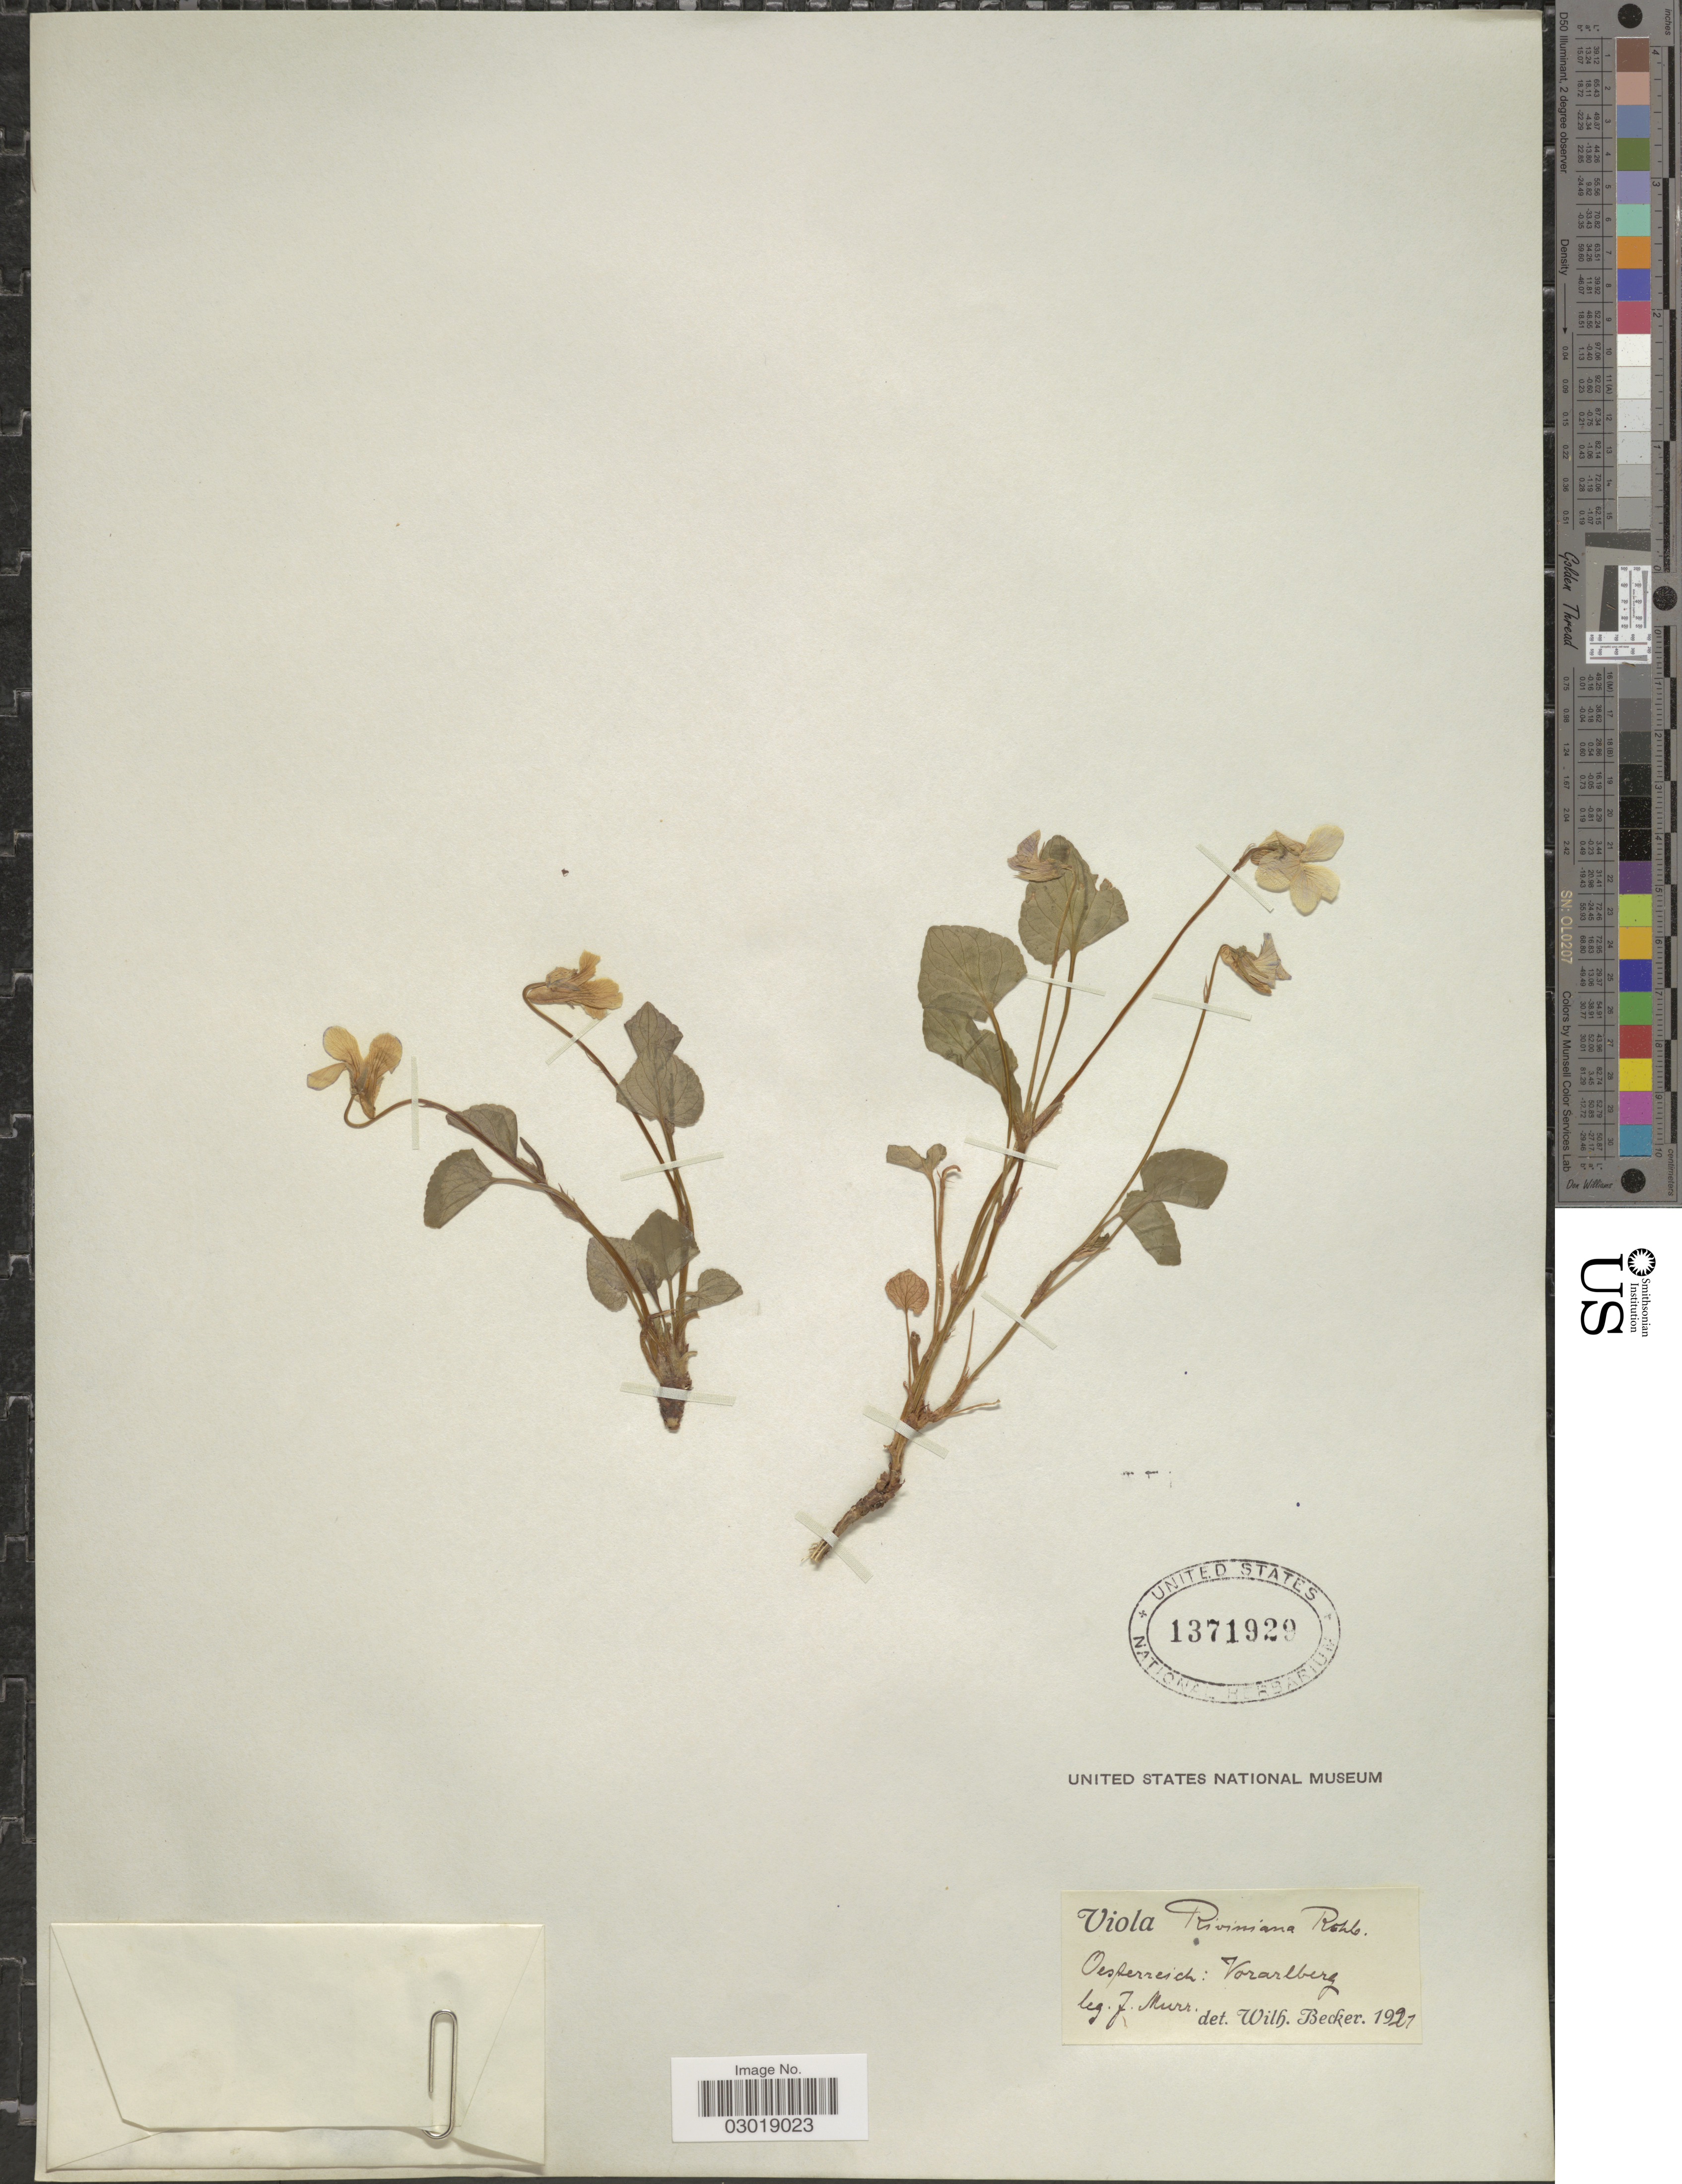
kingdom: Plantae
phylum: Tracheophyta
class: Magnoliopsida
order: Malpighiales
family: Violaceae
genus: Viola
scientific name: Viola riviniana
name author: Rchb.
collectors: J. Murr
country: Austria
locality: Oesterreich: Vorarlberg.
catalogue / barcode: US 1371929